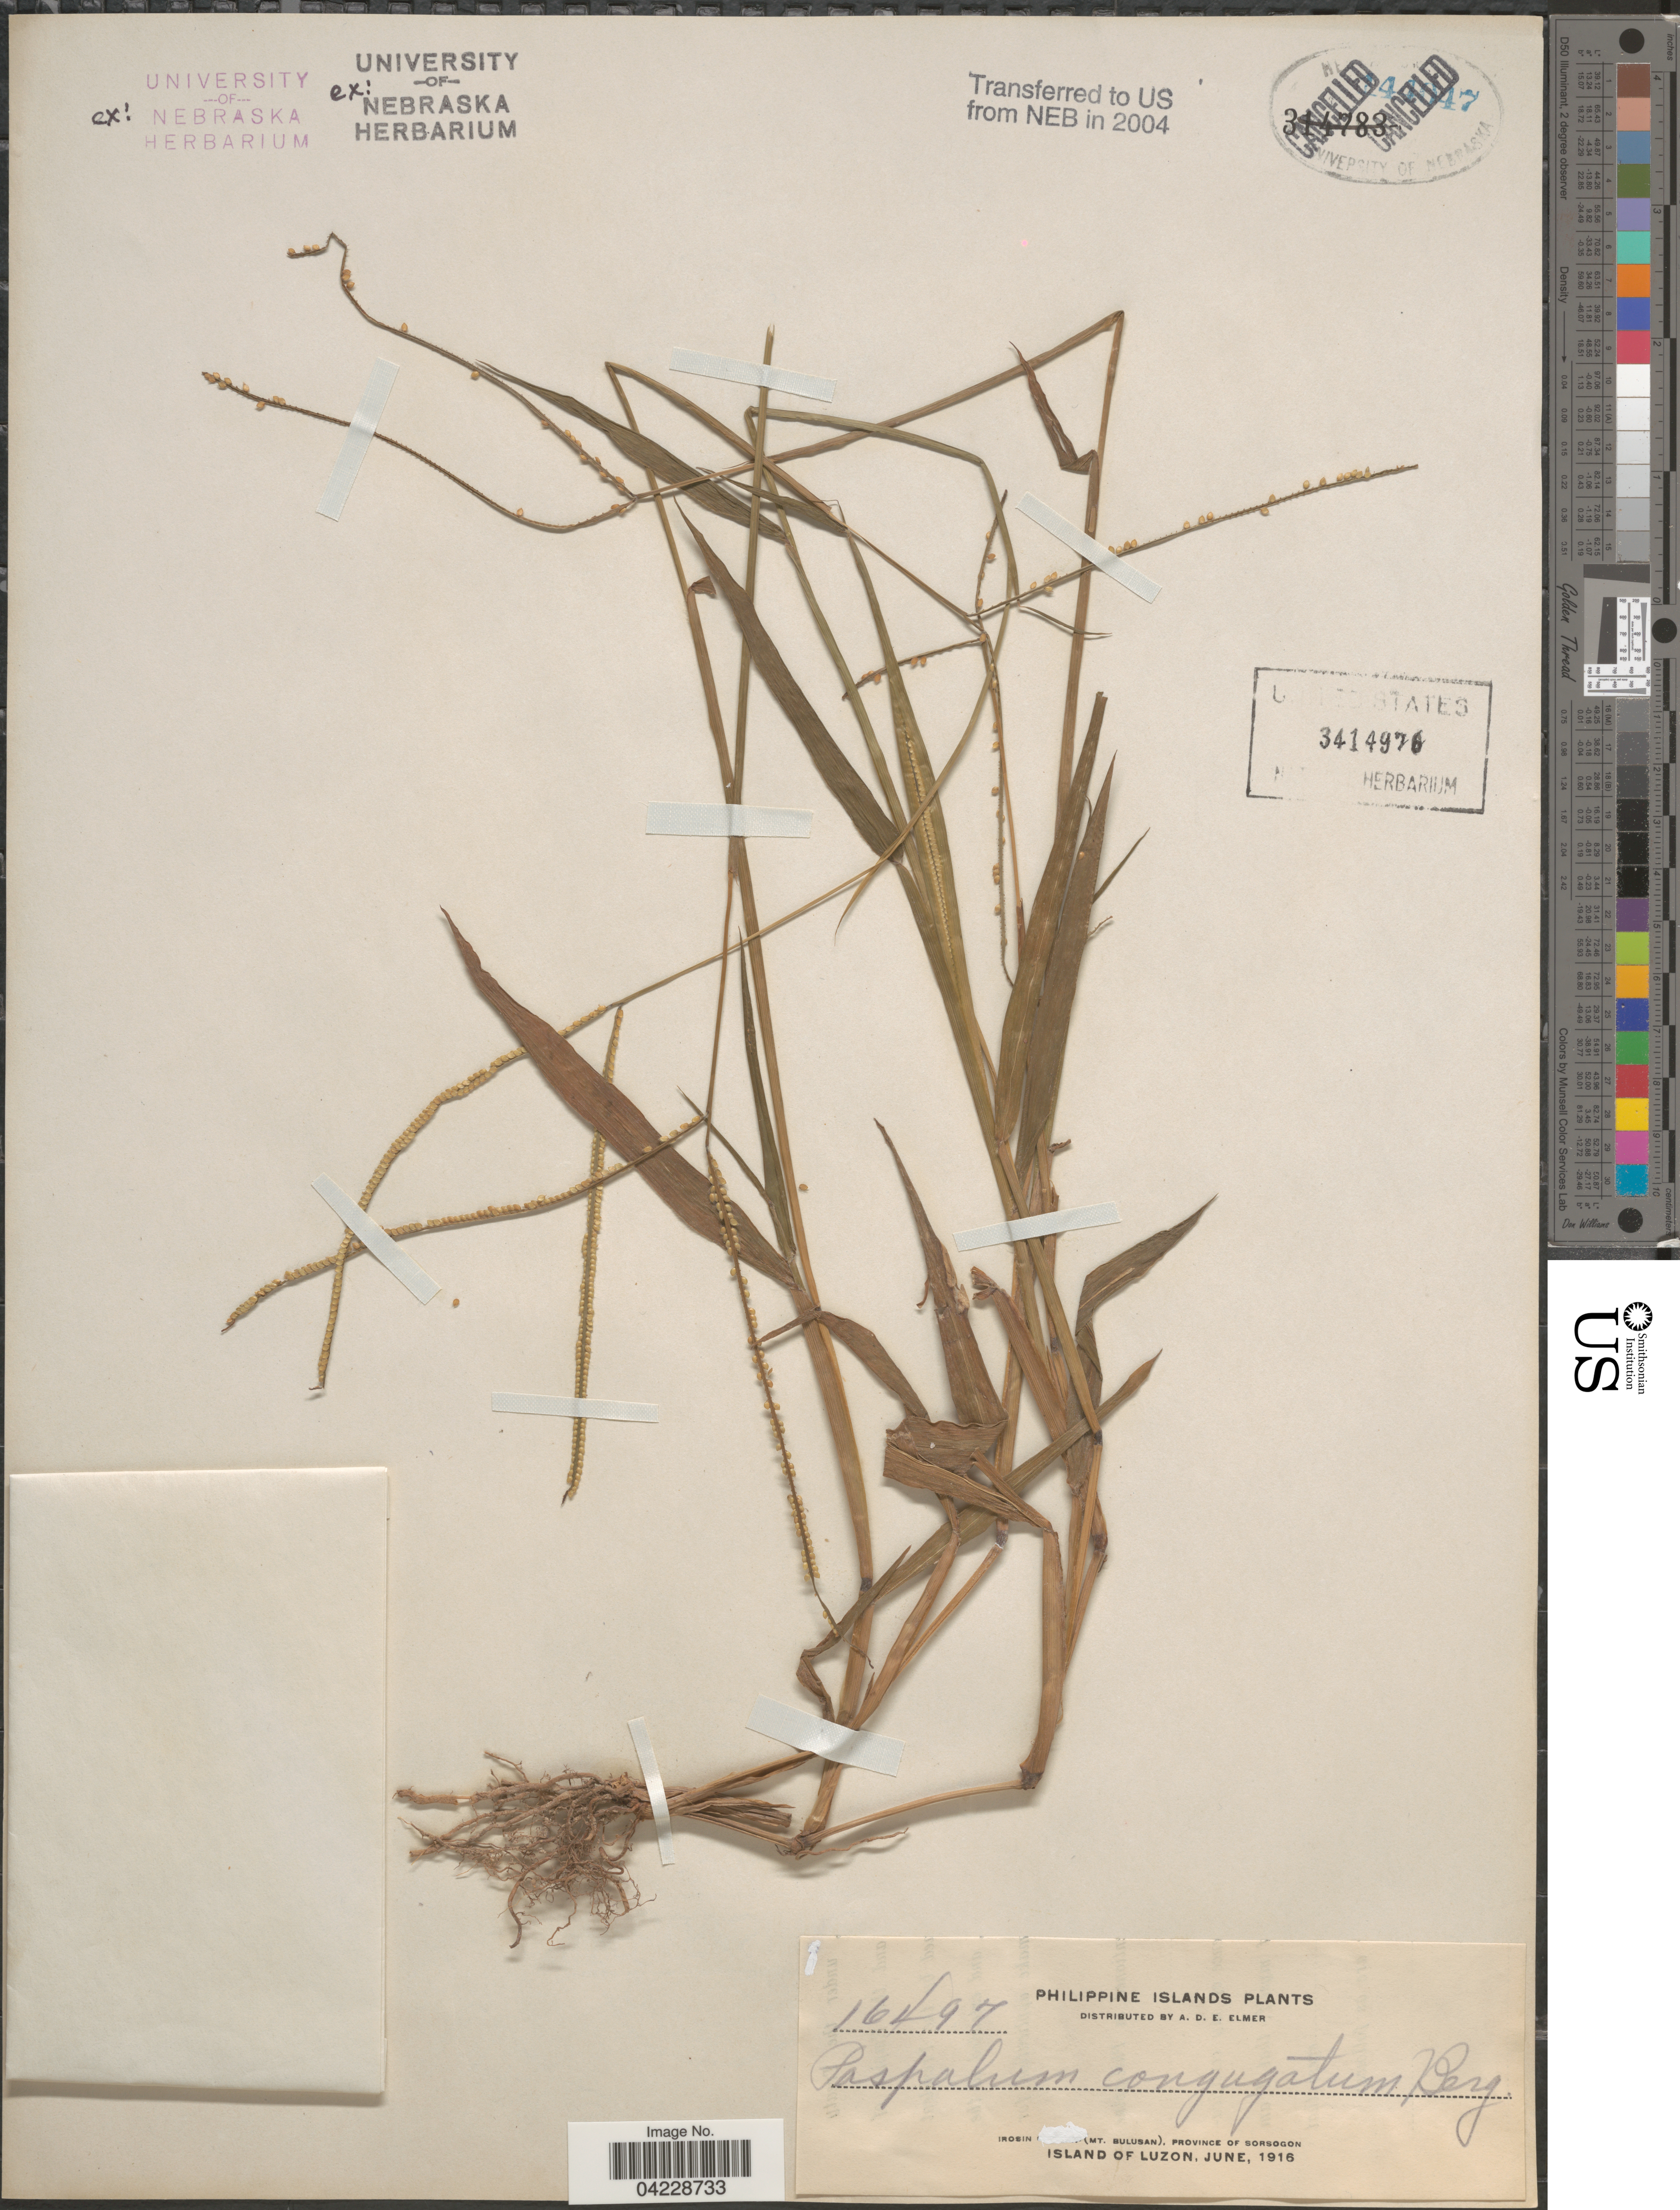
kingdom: Plantae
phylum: Tracheophyta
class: Liliopsida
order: Poales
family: Poaceae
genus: Paspalum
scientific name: Paspalum conjugatum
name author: P.J. Bergius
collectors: A. D. E. Elmer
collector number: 16497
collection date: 1916-06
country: Philippines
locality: Philippine Islands. Irosin (Mt. Bulusan), Province of Sorsogon. Island of Luzon.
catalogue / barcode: US 3414976